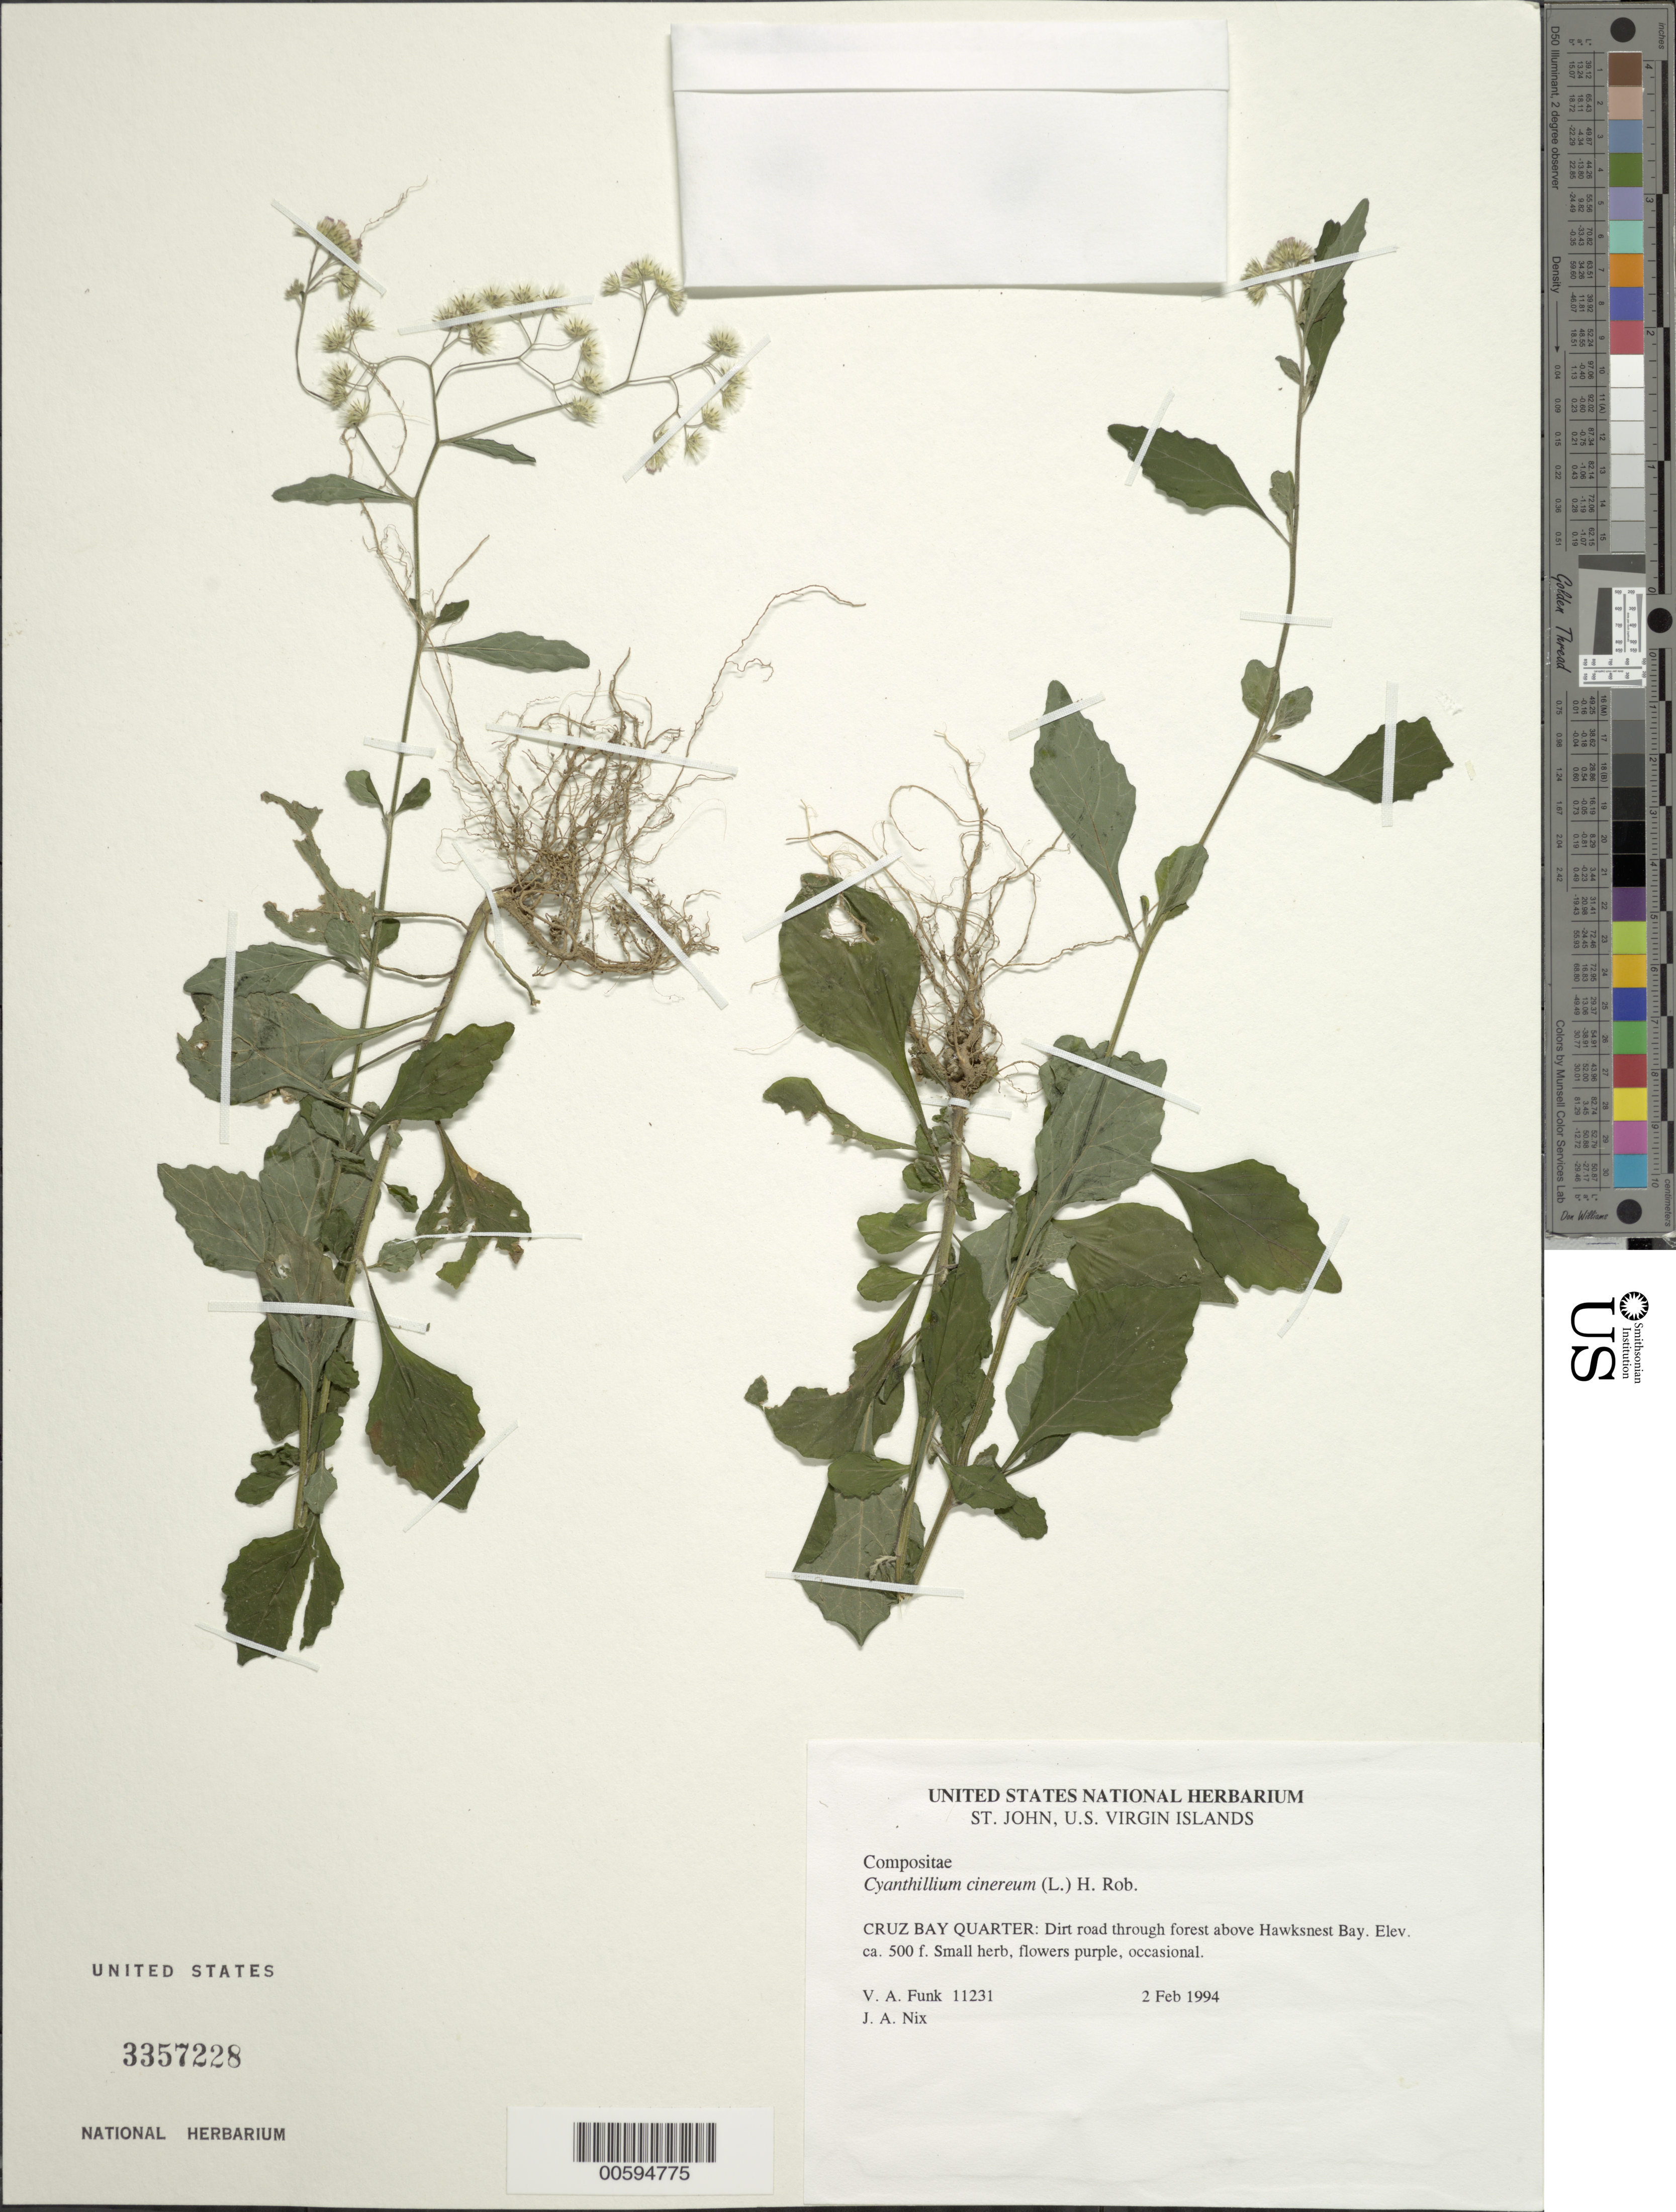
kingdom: Plantae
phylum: Tracheophyta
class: Magnoliopsida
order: Asterales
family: Asteraceae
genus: Cyanthillium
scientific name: Cyanthillium cinereum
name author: (L.) H. Rob.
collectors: V. Funk & J. Nix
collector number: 11231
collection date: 1994-02-02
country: U.S. Virgin Islands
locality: St. Jihn, Cruz Bay Quarter: Dirt road through forest above Hawksnets Bay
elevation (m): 152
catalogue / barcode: US 3357228